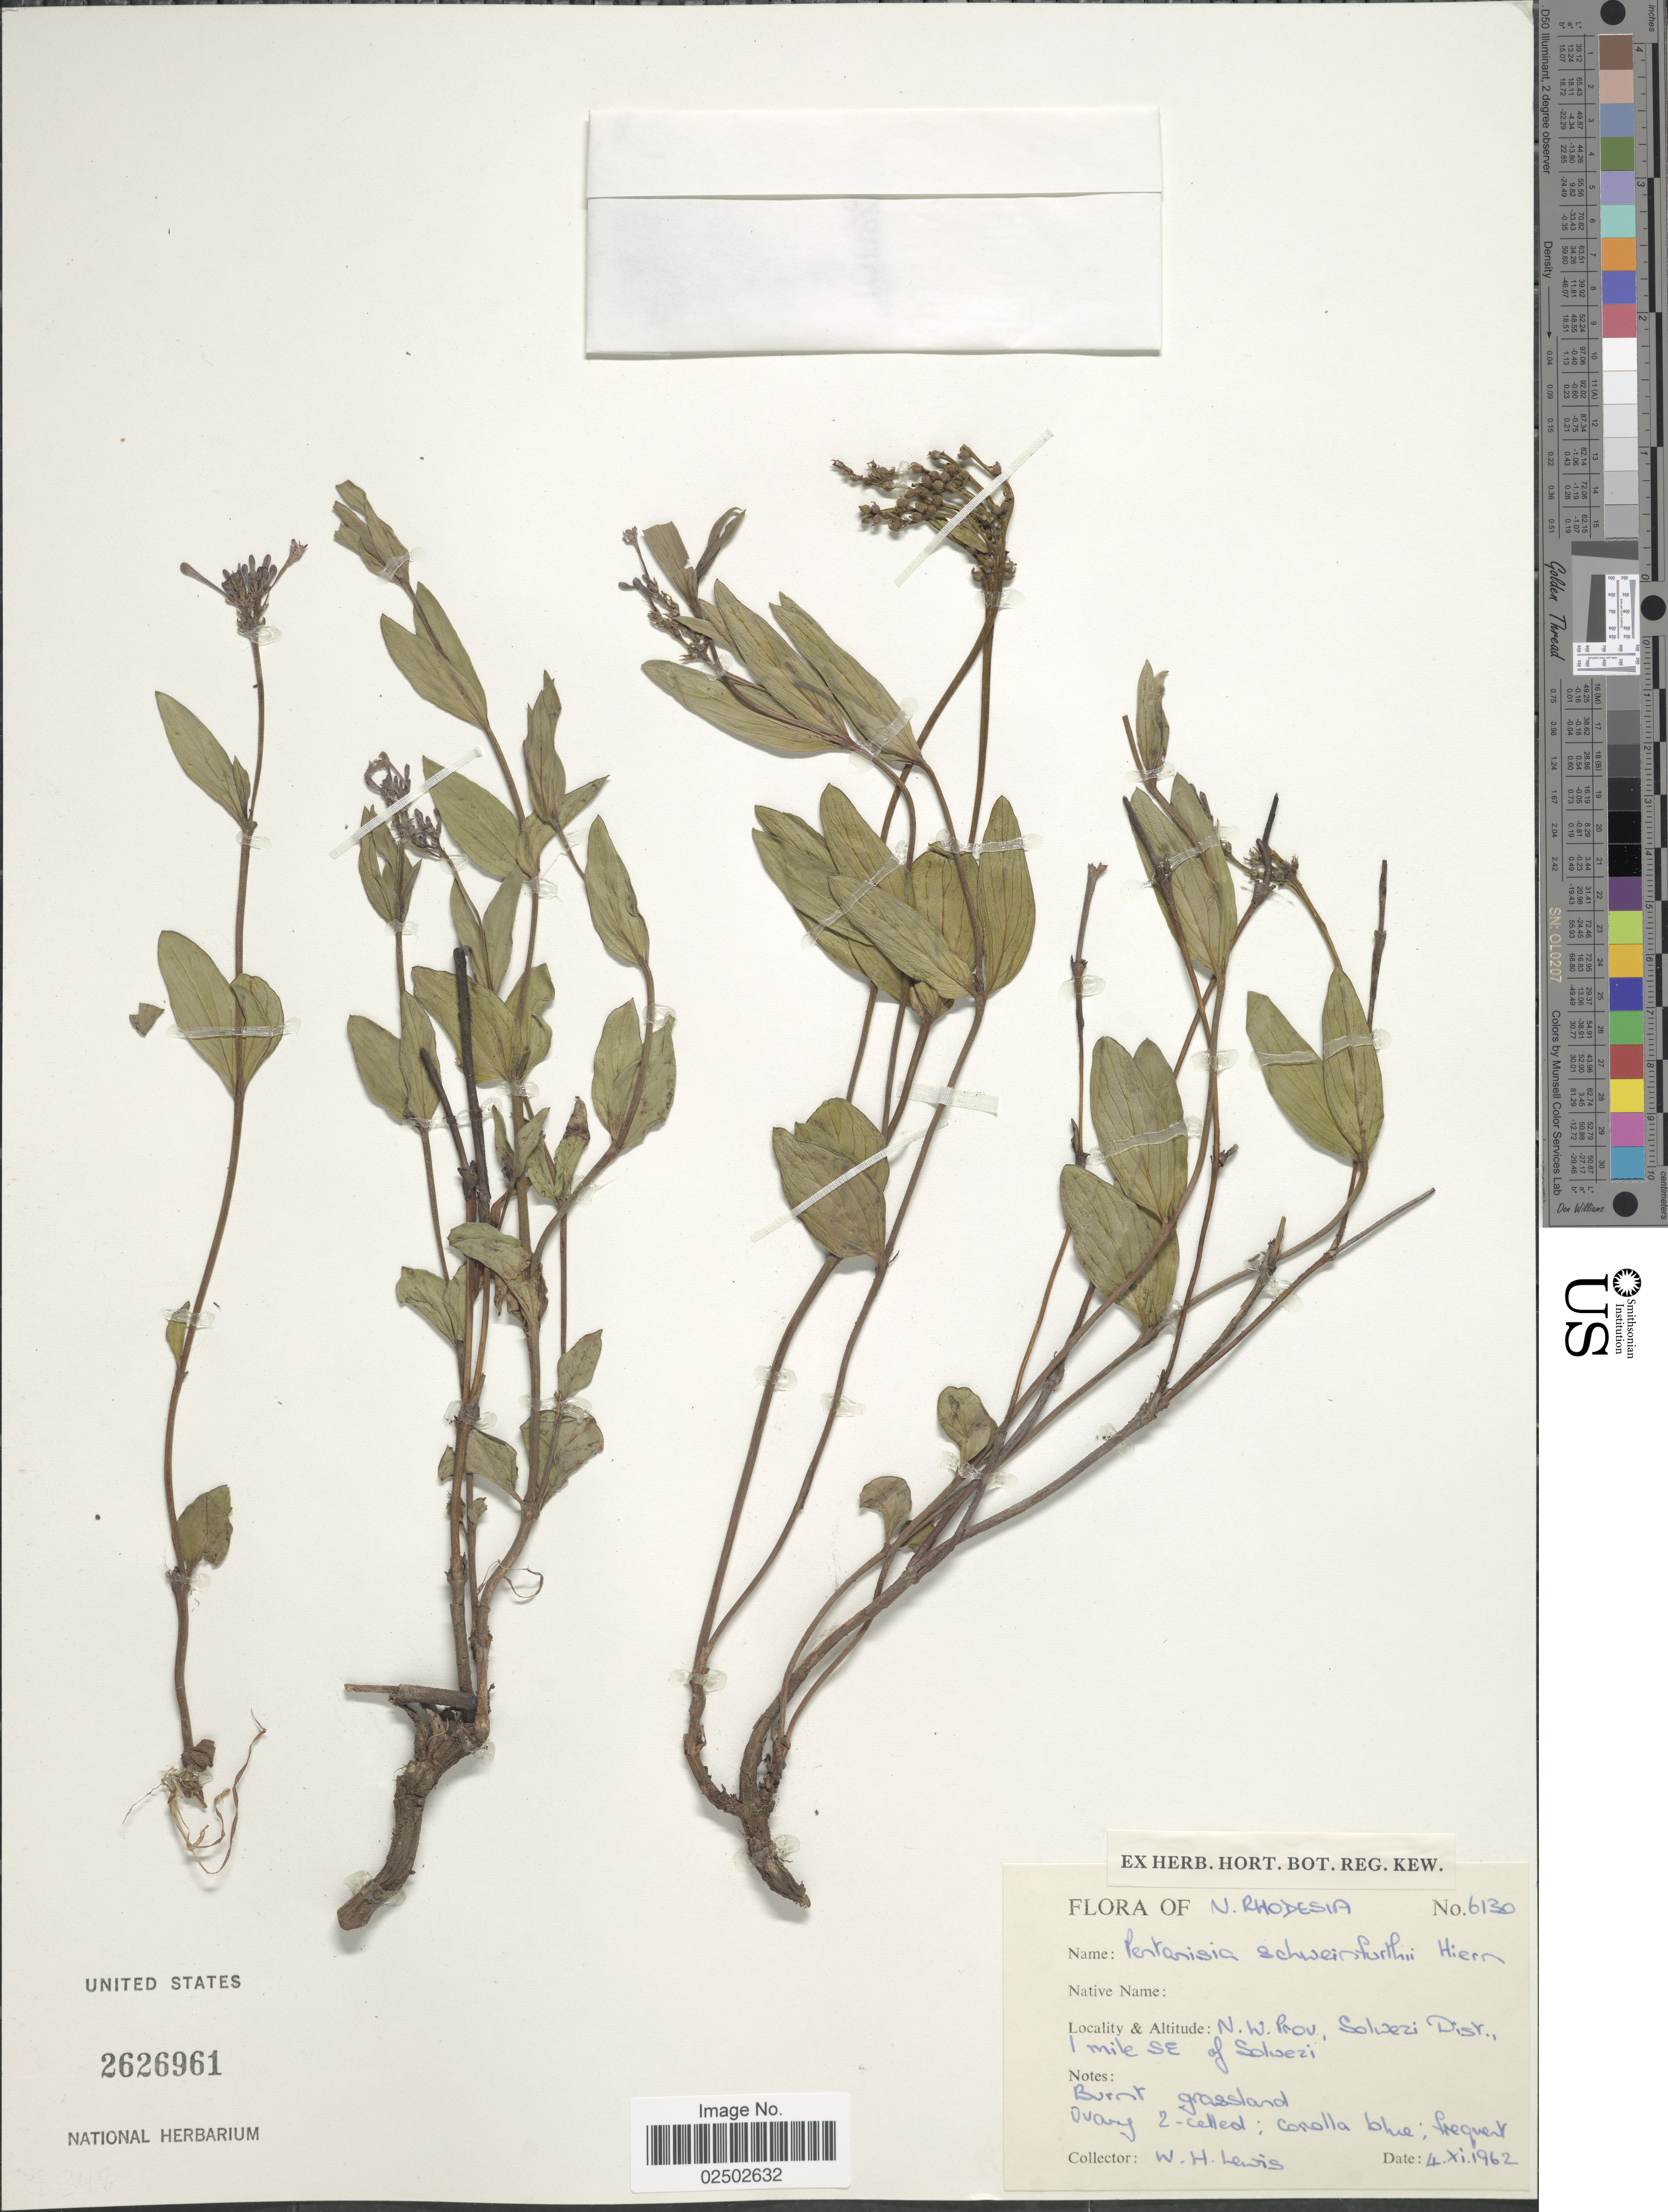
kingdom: Plantae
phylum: Tracheophyta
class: Magnoliopsida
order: Gentianales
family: Rubiaceae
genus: Pentanisia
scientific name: Pentanisia schweinfurthii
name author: Hiern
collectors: W. H. Lewis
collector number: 6130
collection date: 1962-11-04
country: Zambia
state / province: North-Western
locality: N. Rhodesia. N. W. Prov. Solwezi Distr. 1 mile SE of Solwezi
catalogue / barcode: US 2626961